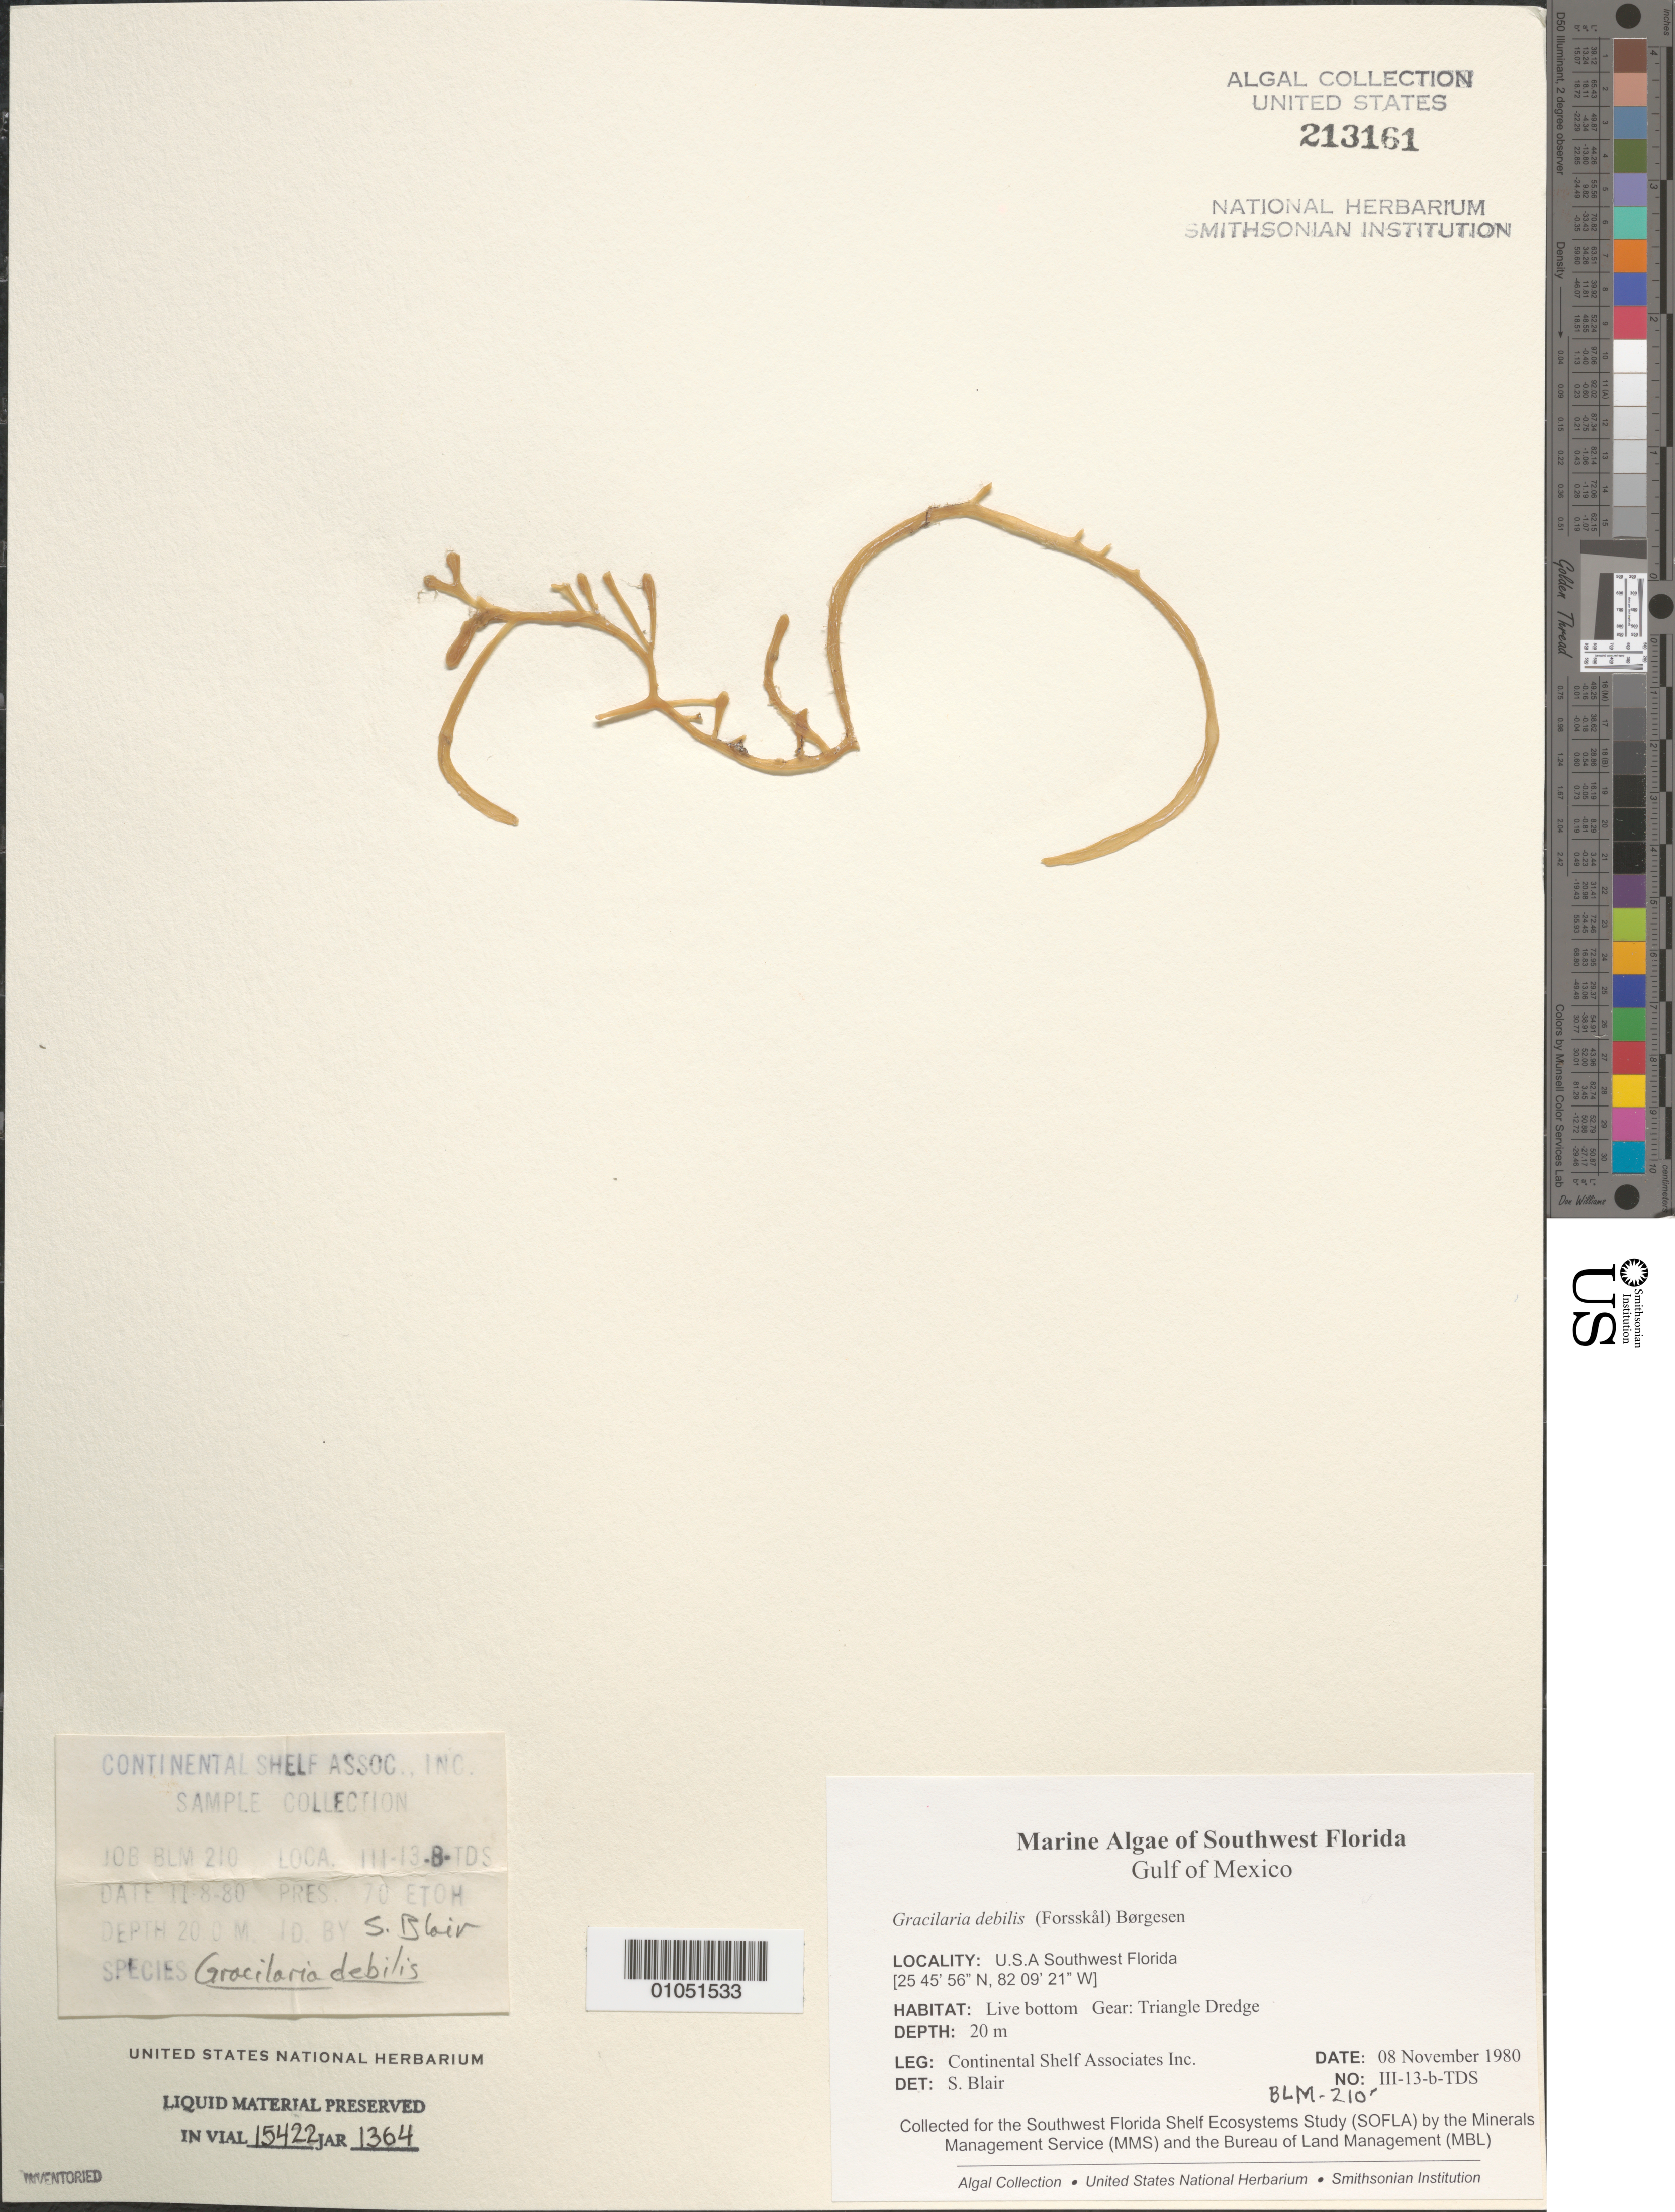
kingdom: Plantae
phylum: Rhodophyta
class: Florideophyceae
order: Gracilariales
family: Gracilariaceae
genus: Gracilaria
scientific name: Gracilaria debilis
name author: (Forssk.) Børgesen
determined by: Blair, S. M.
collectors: Continental Shelf Associates for the MMS/BLM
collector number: BLM-210-III-13-B-TDS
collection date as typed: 08 Nov 1980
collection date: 1980-11-08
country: United States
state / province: Florida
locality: Gulf of Mexico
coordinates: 25 45'56"N, 82 09'21"W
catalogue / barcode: US 213161